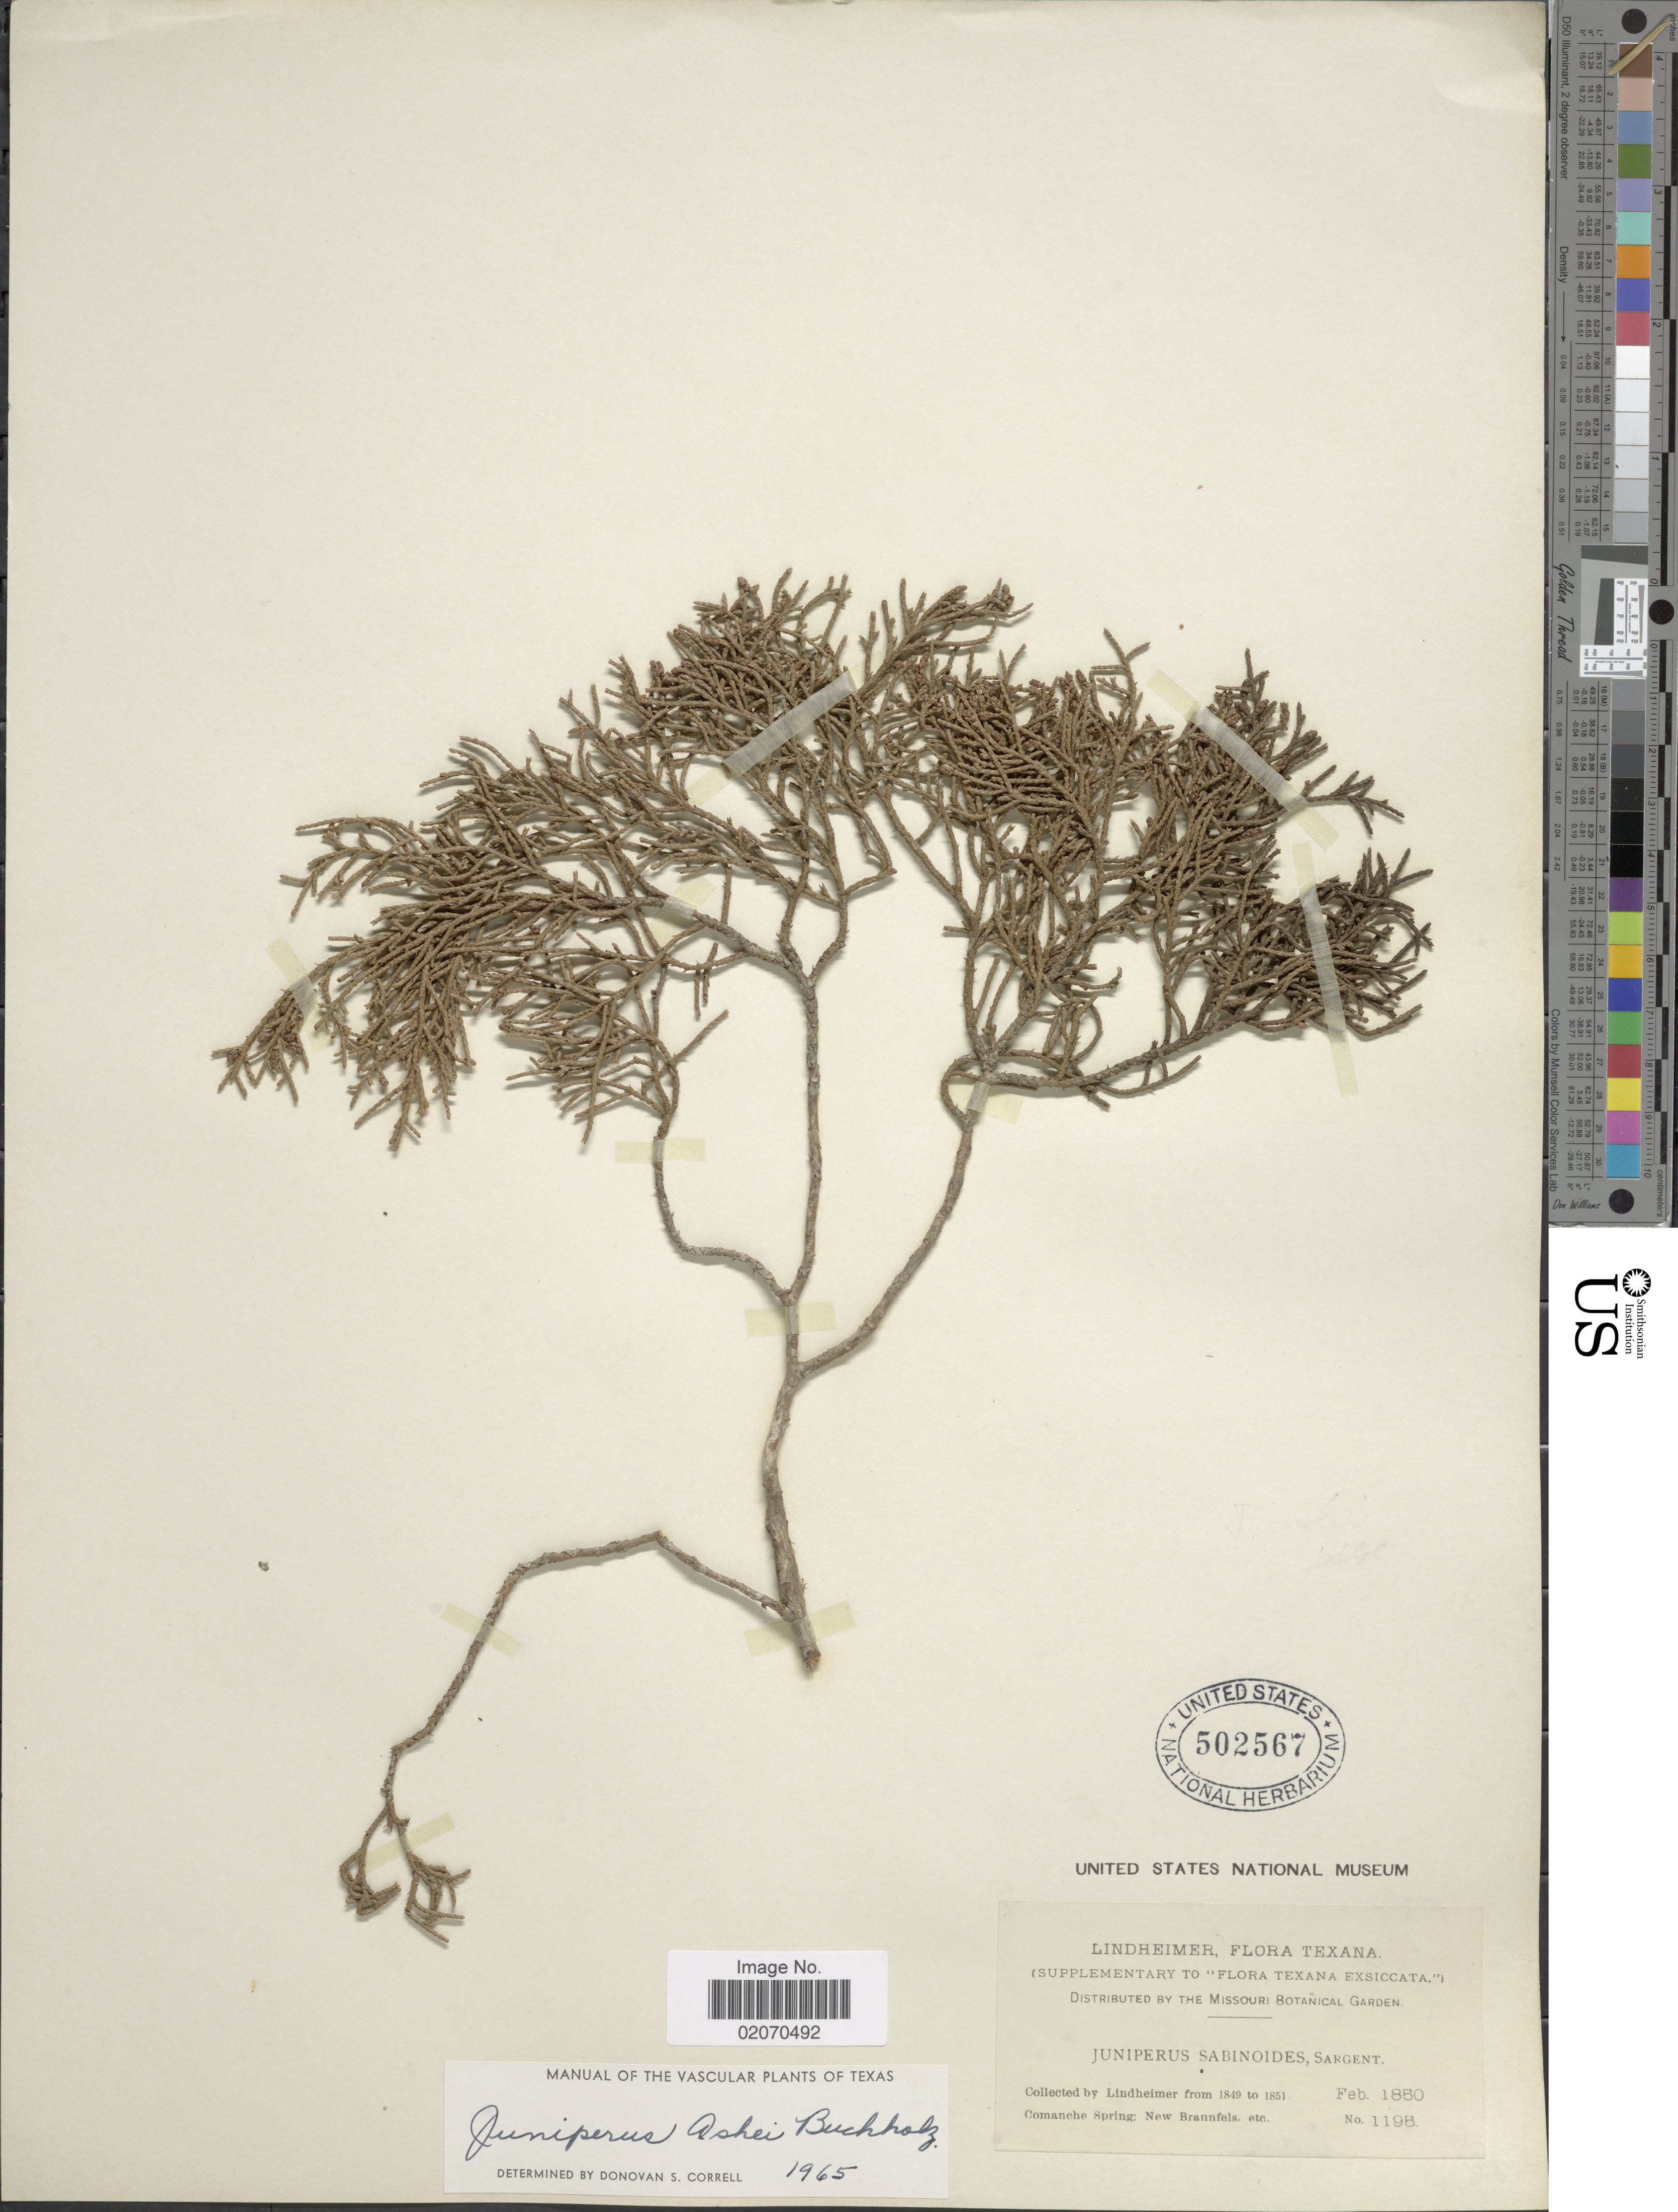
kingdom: Plantae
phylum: Tracheophyta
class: Pinopsida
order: Pinales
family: Cupressaceae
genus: Juniperus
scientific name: Juniperus ashei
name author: J. Buchholz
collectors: -. Lindheimer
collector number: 1198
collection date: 1850-02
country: United States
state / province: Texas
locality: Comanche Spring, New Braunfels, etc.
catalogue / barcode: US 502567